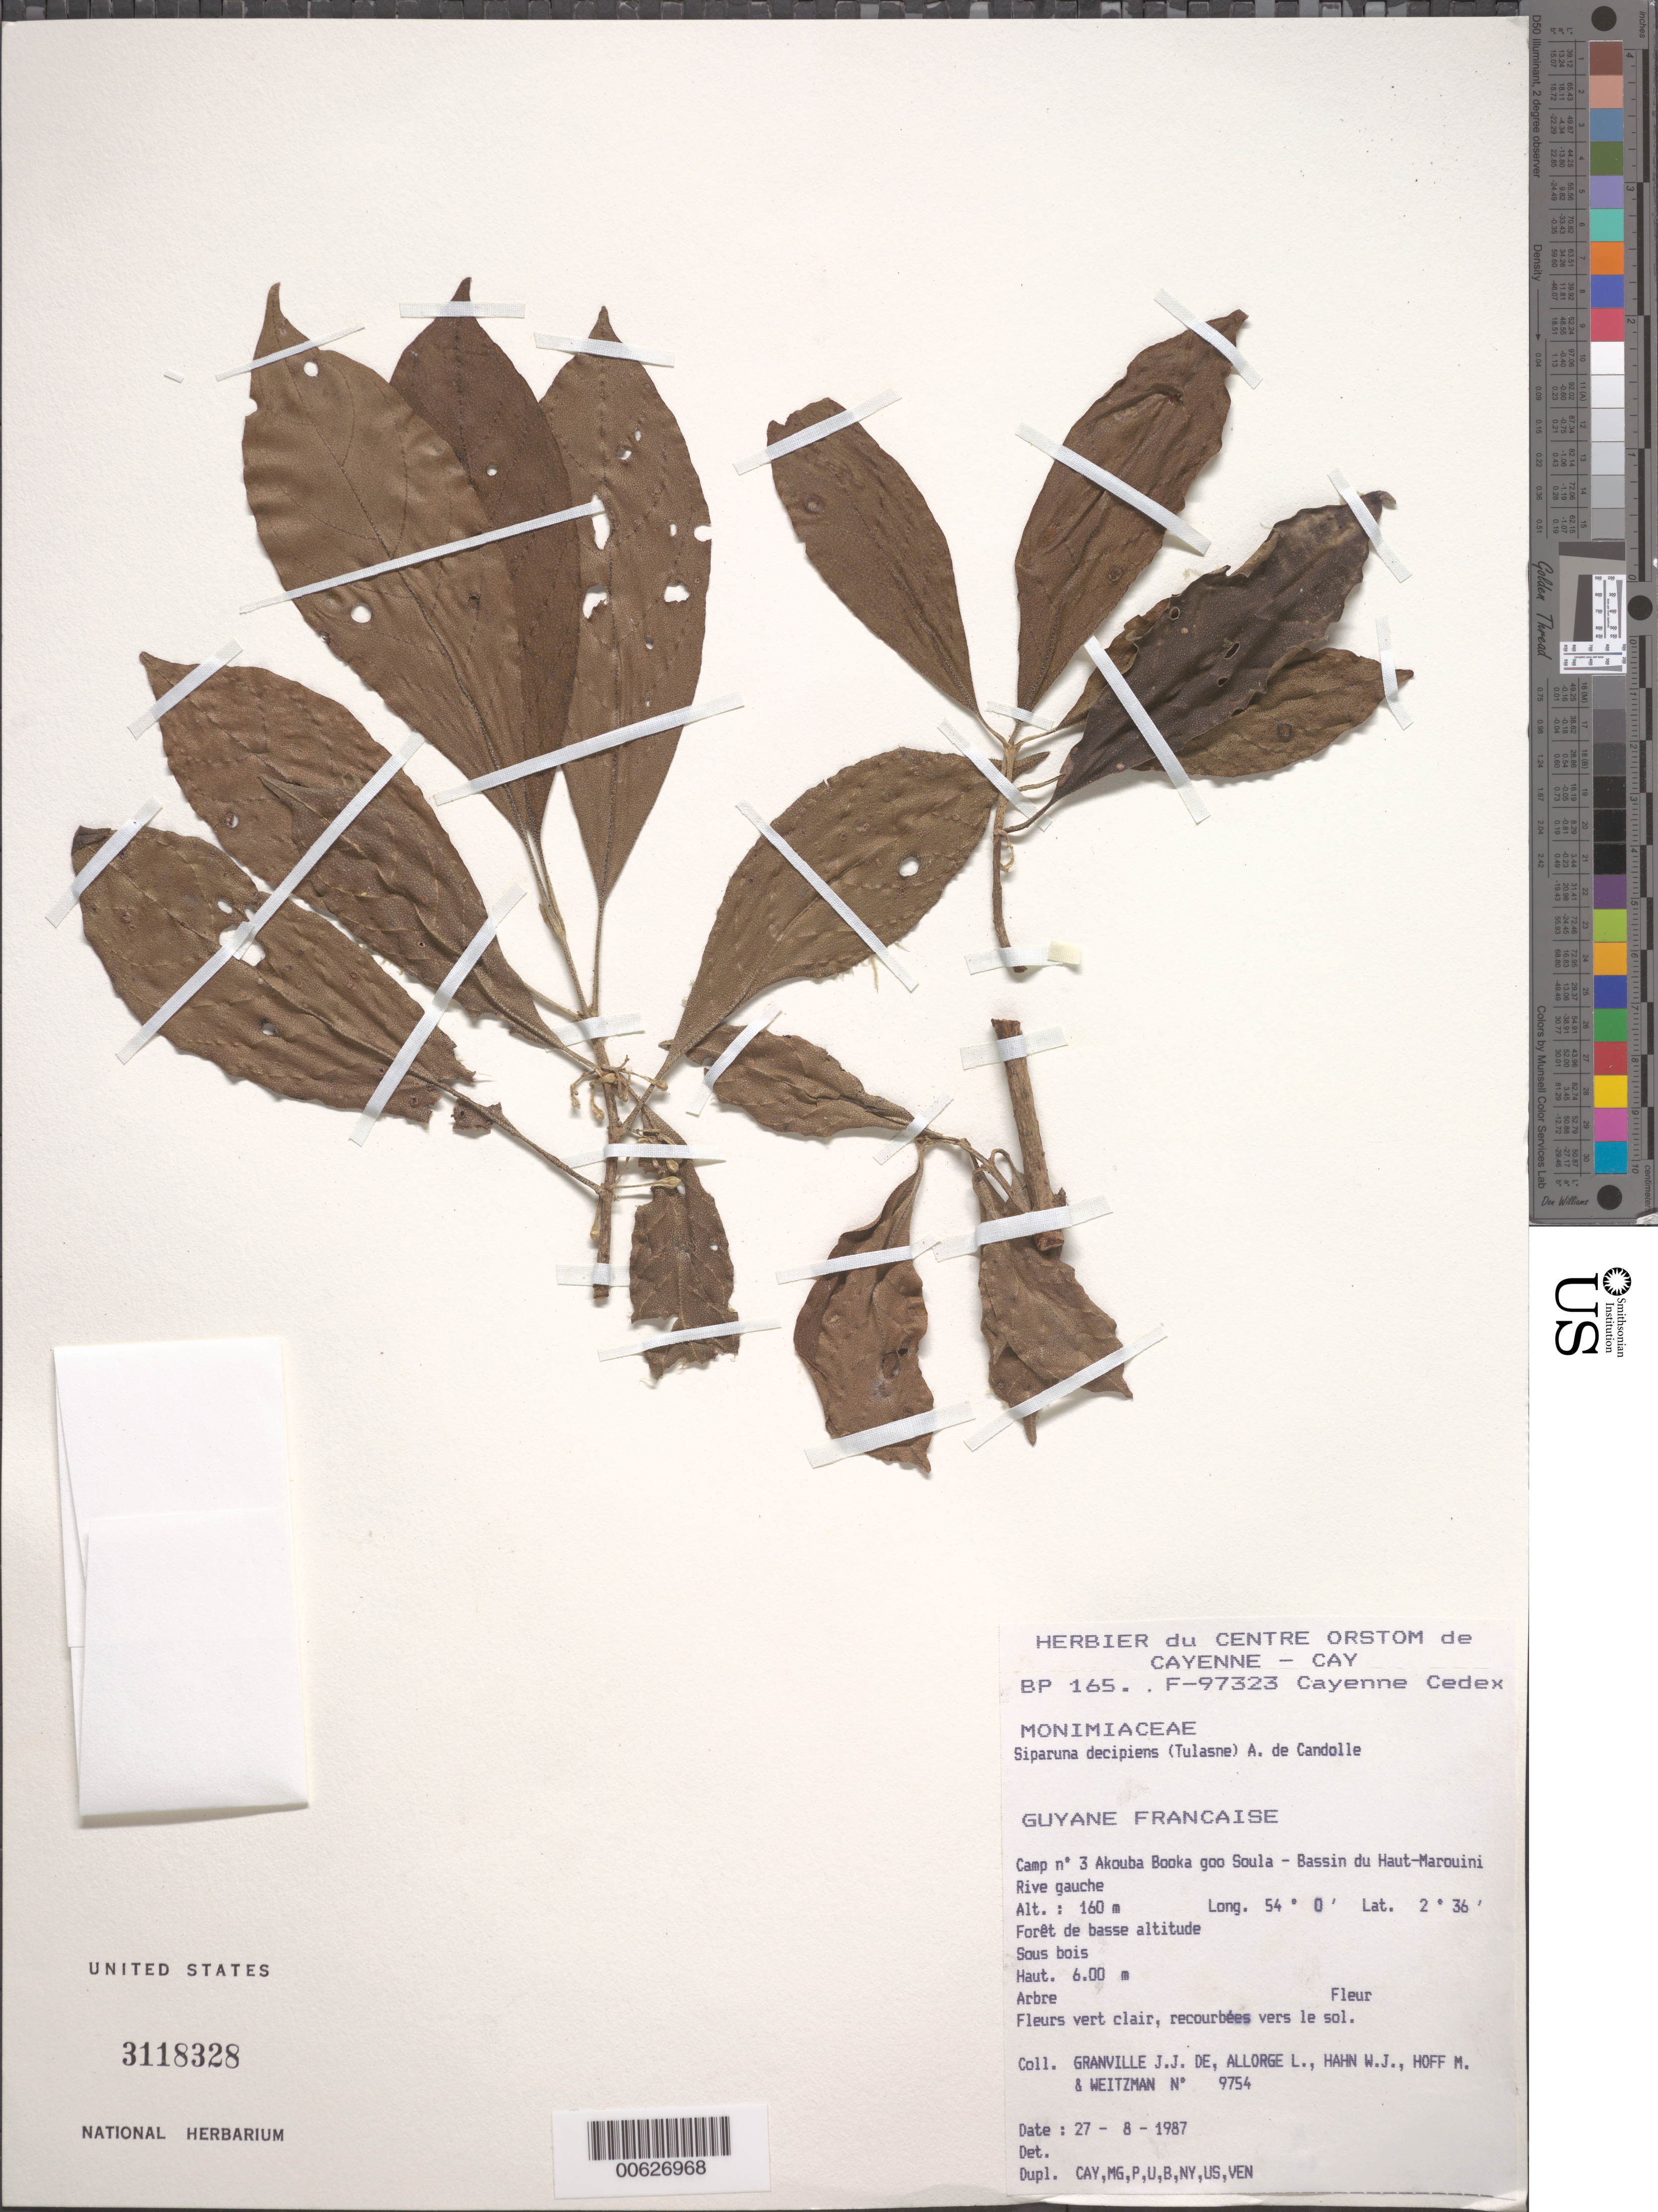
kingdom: Plantae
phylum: Tracheophyta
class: Magnoliopsida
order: Laurales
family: Siparunaceae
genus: Siparuna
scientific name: Siparuna decipiens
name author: (Tul.) A. DC.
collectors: J.-J. de Granville, L. Allorge, W. J. Hahn, M. Hoff & A. L. Weitzman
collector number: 9754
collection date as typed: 27-Aug-87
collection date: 1987-08-27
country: French Guiana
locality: Akouba Booka goo Soula, Camp #3, Roche no. 1, Bassin du Haut-Marouini, 500 m au Sud-Ouest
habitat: Forêt de basse altitude, sous bois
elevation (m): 160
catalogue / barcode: US 3118328